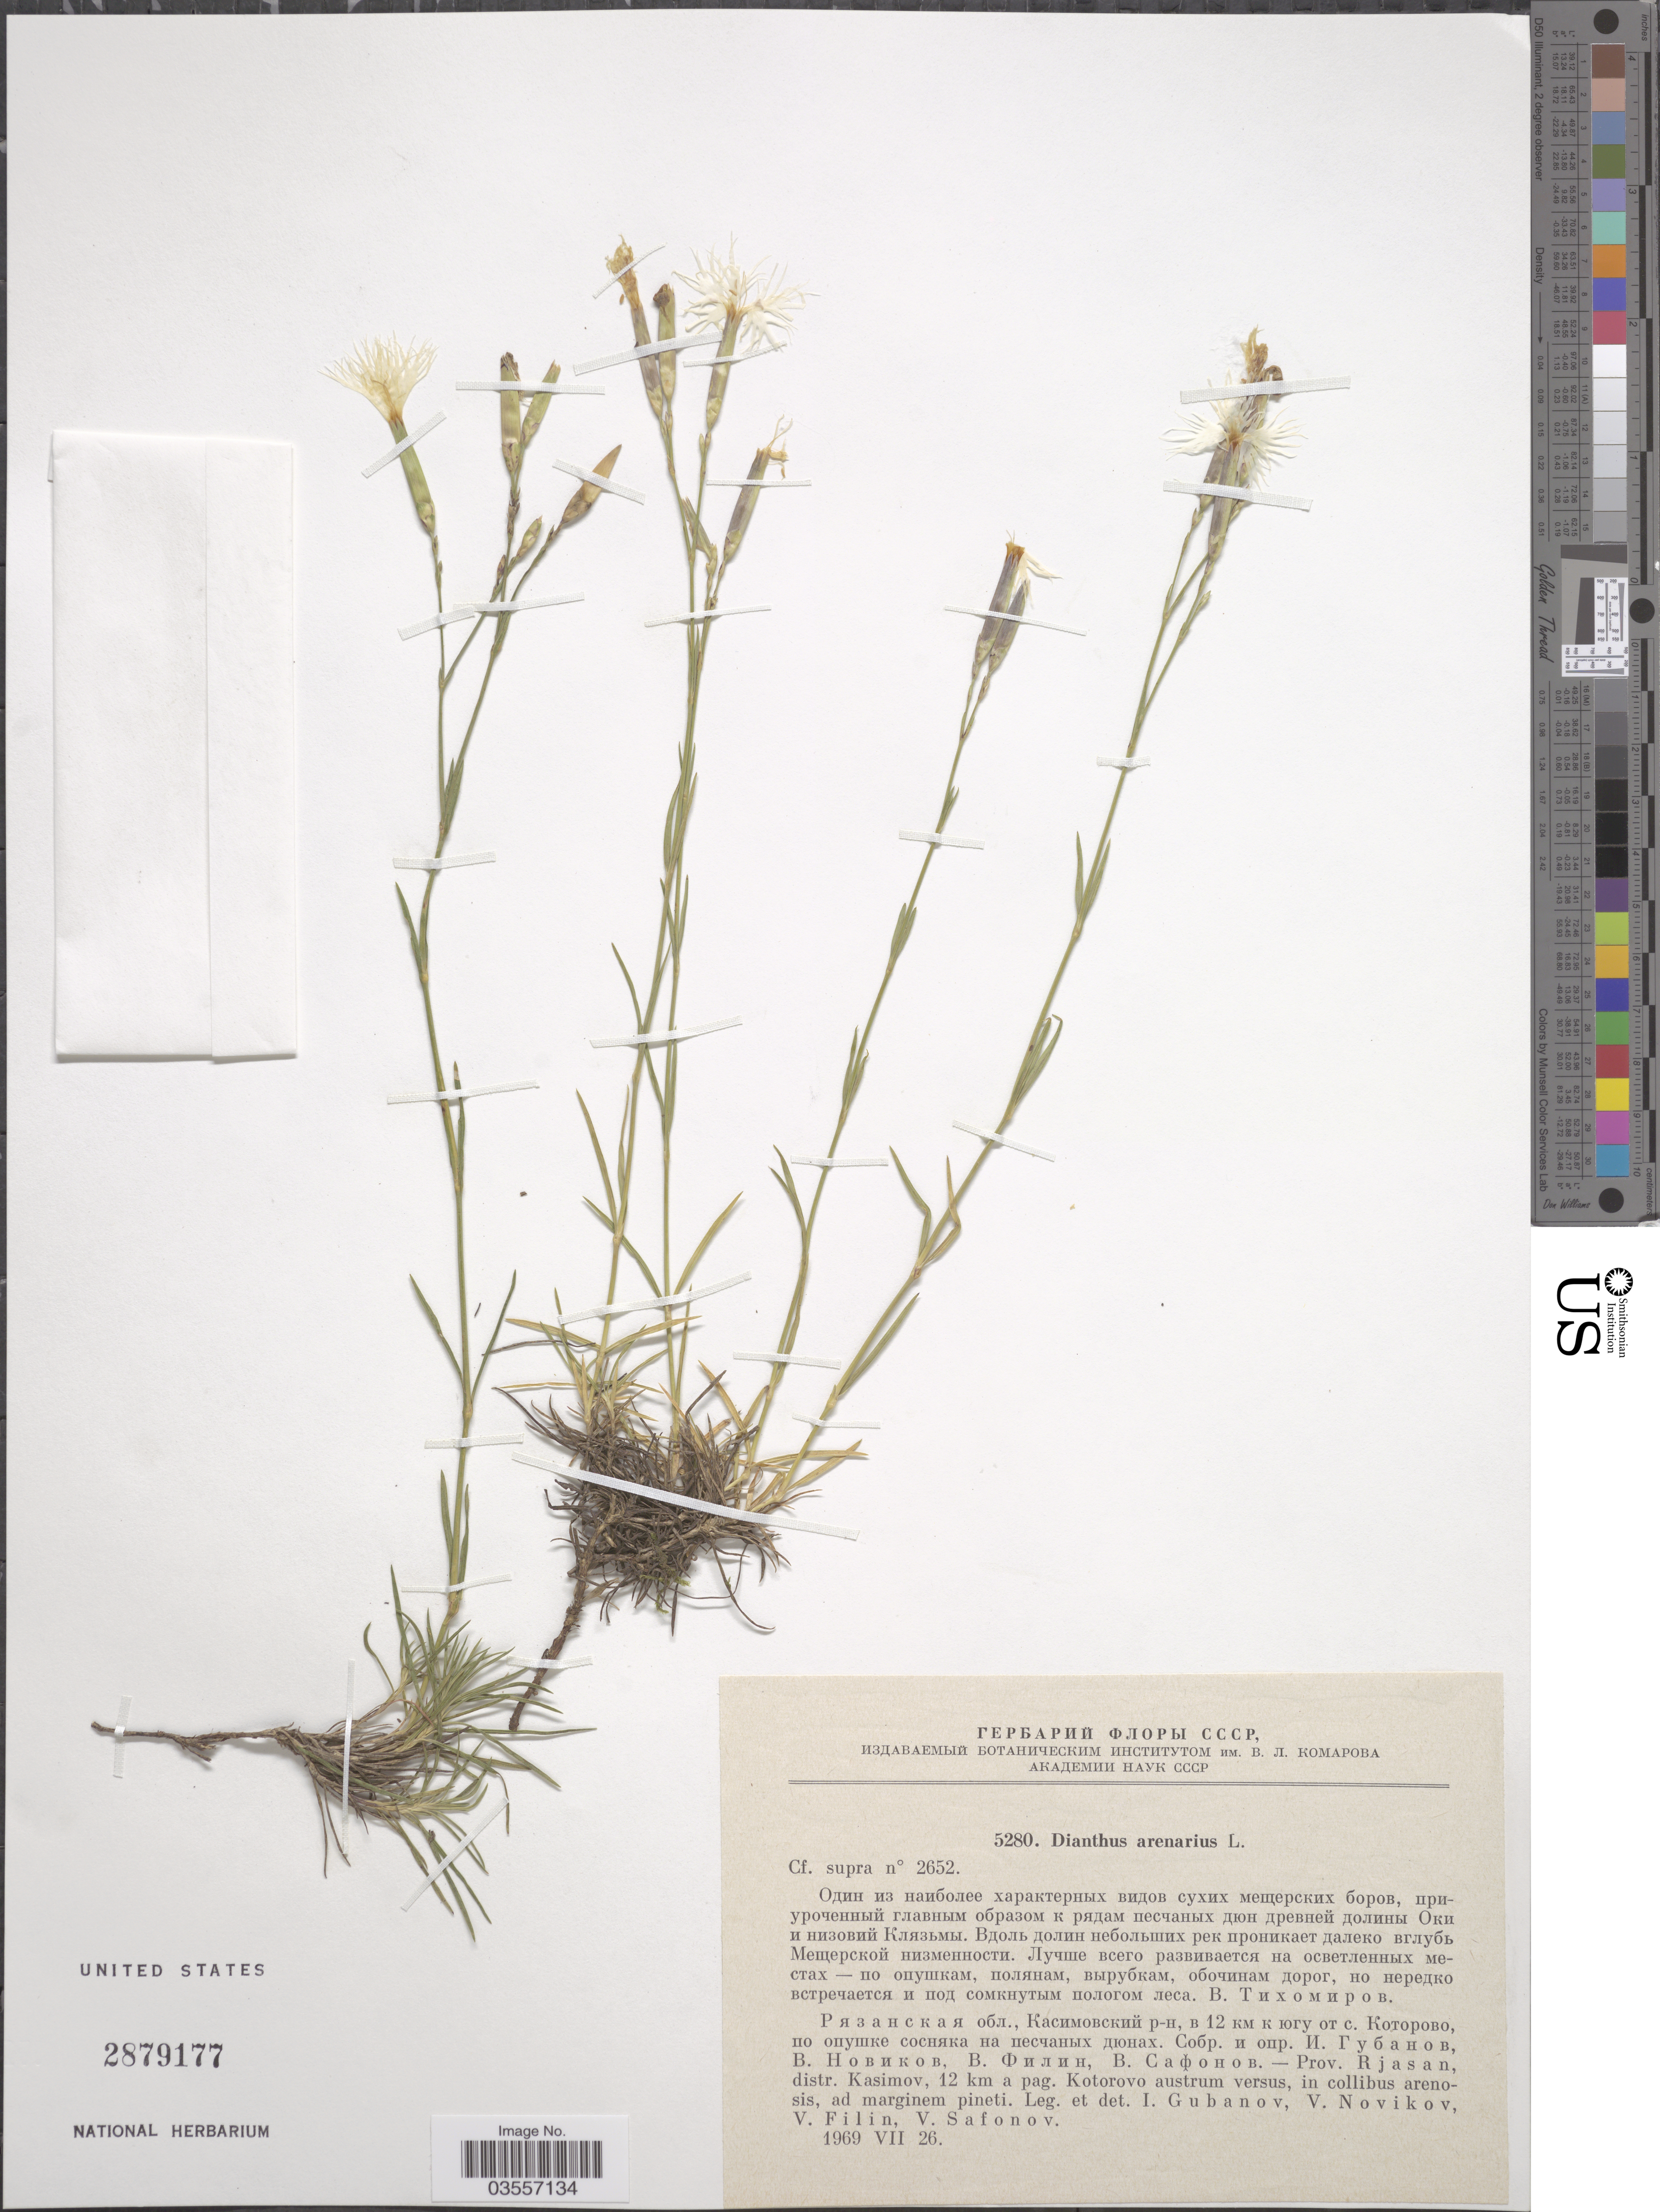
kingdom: Plantae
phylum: Tracheophyta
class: Magnoliopsida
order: Caryophyllales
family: Caryophyllaceae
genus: Dianthus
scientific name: Dianthus arenarius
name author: L.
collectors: I. Gubanov, V. Novikov, V. Filin & V. Safonov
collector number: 5280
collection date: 1969-07-26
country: Russian Federation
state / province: Ryazan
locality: Prov. Rjasan, distr. Kasimov, 12 km a pag. Kotorovo austrum versus.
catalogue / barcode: US 2879177